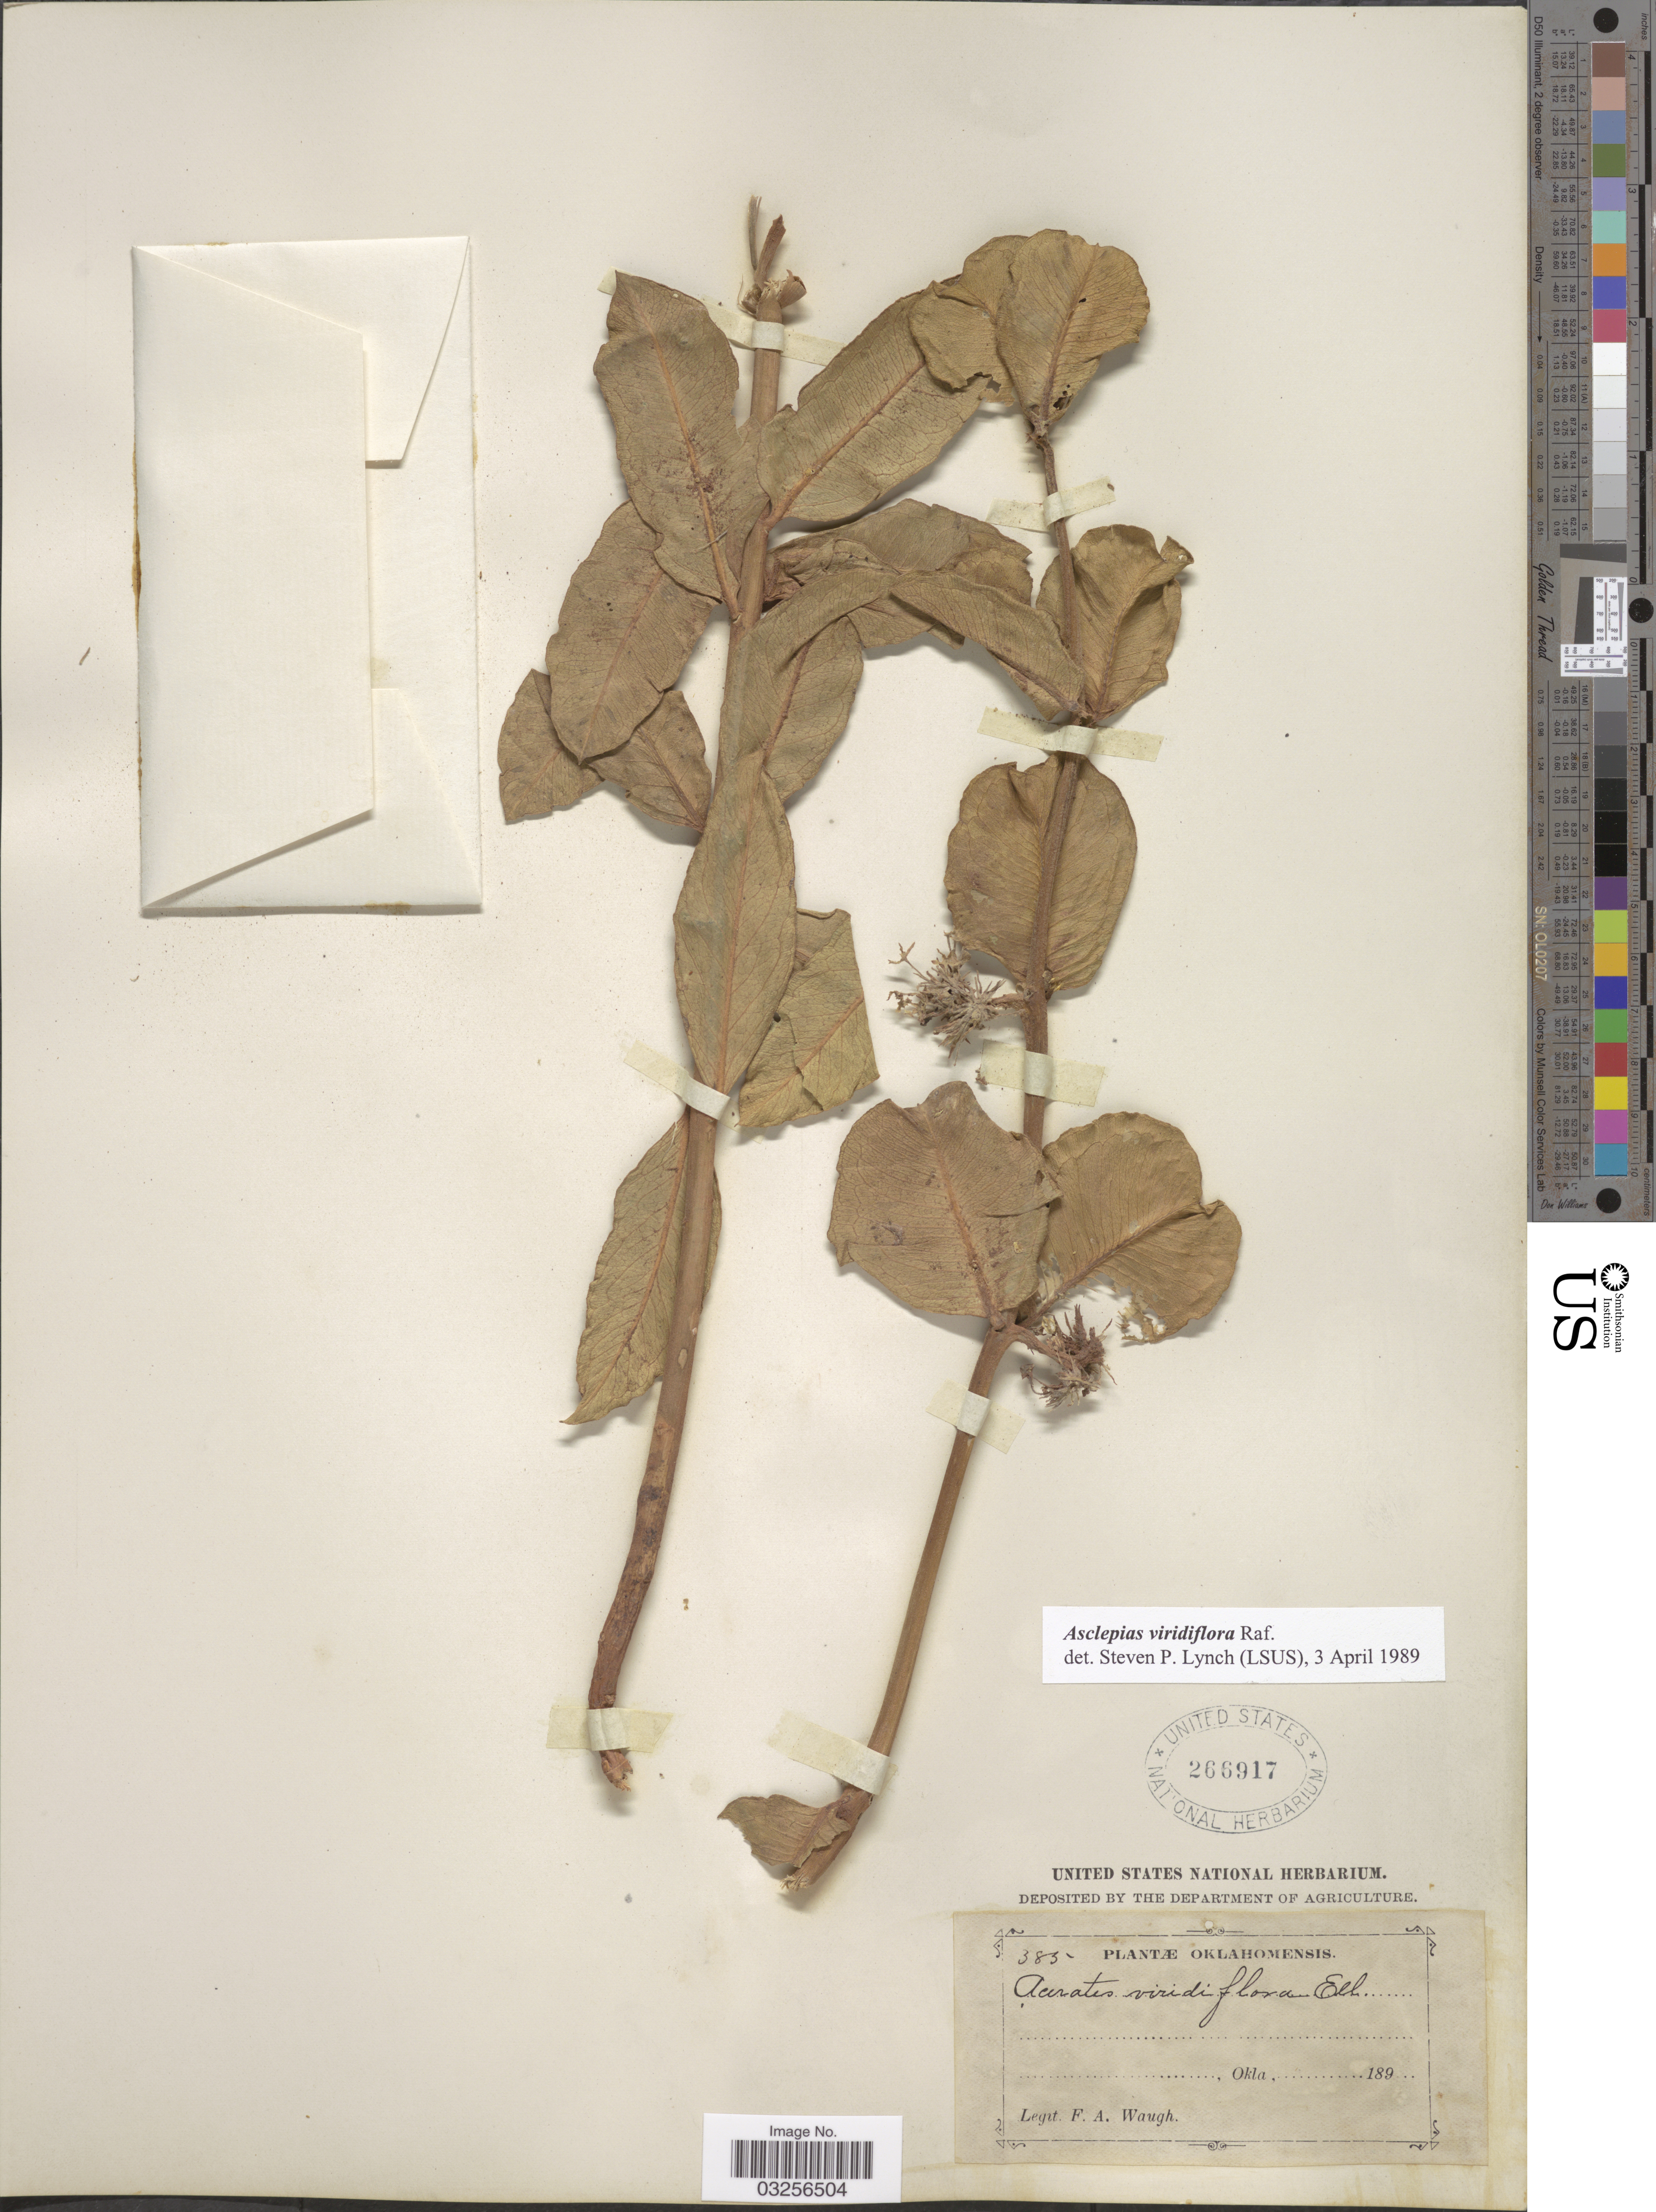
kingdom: Plantae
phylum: Tracheophyta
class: Magnoliopsida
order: Gentianales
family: Apocynaceae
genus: Asclepias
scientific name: Asclepias viridiflora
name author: Raf.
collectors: F. Waugh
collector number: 385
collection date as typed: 189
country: United States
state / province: Oklahoma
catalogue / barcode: US 266917